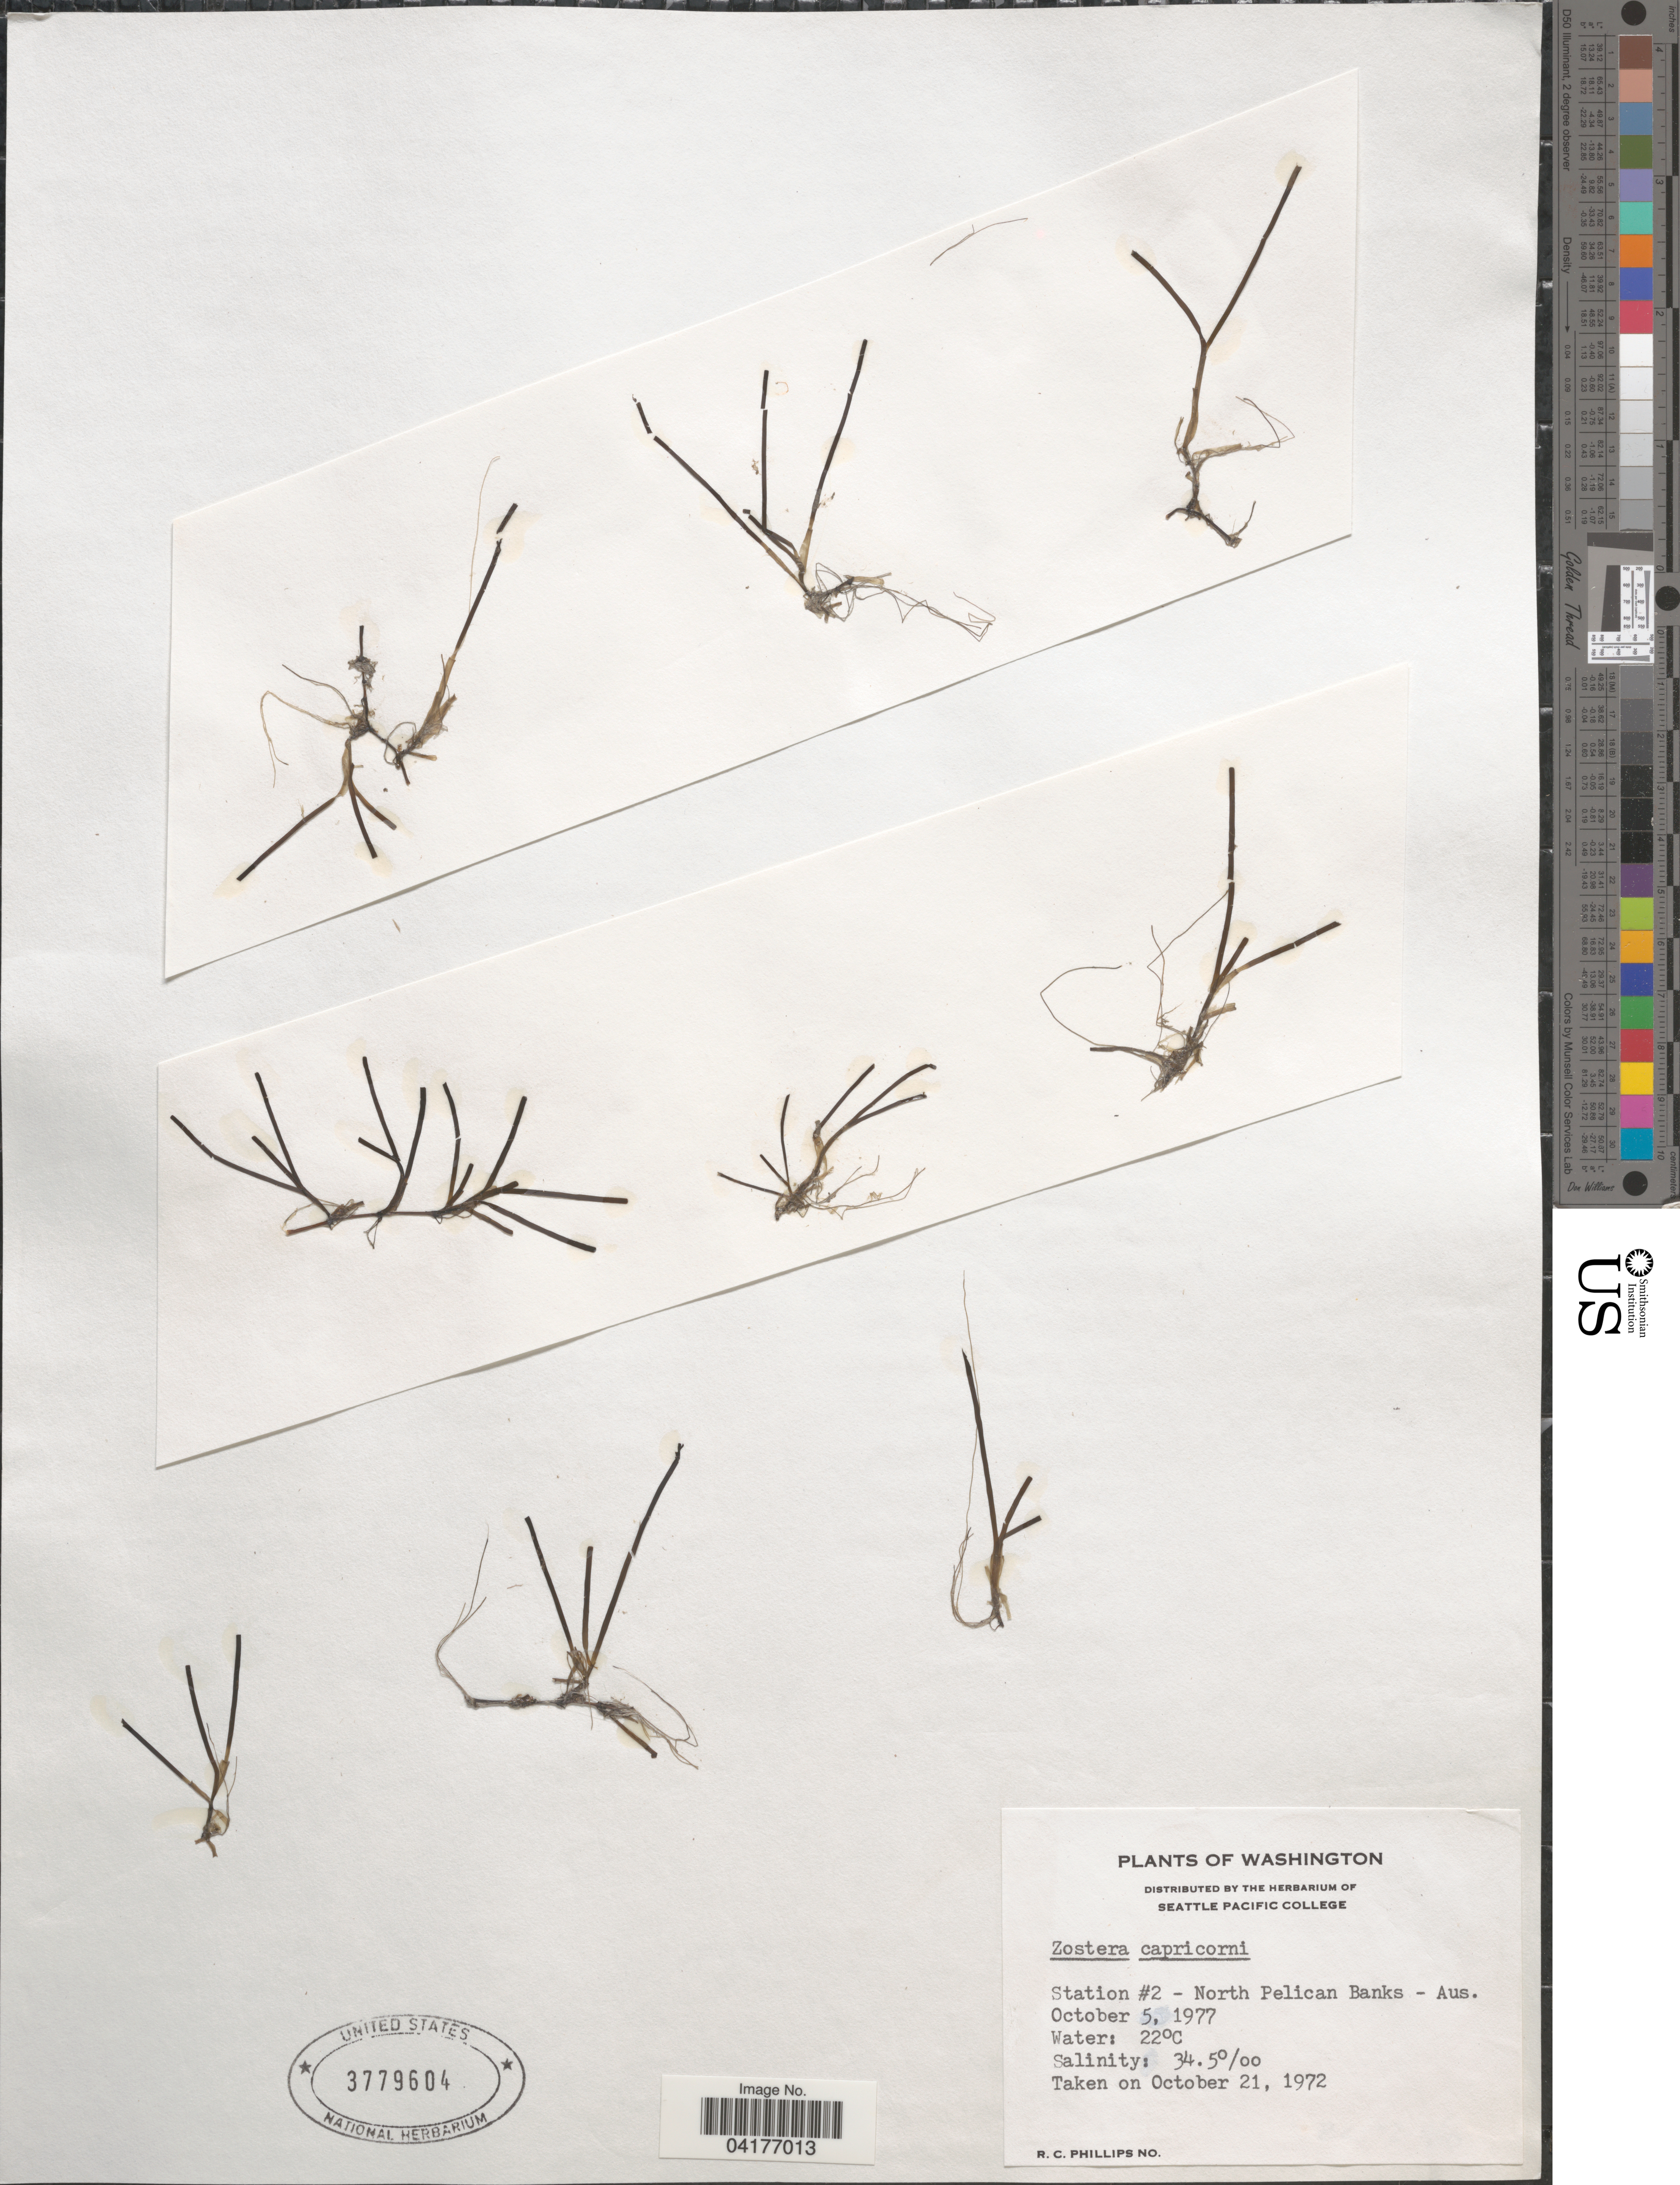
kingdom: Plantae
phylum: Tracheophyta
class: Liliopsida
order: Alismatales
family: Zosteraceae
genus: Zostera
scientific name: Zostera capricorni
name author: Asch.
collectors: R. C. Phillips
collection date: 1977-10-05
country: Australia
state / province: Queensland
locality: Station #2 - North Pelican Banks.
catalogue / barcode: US 3779604